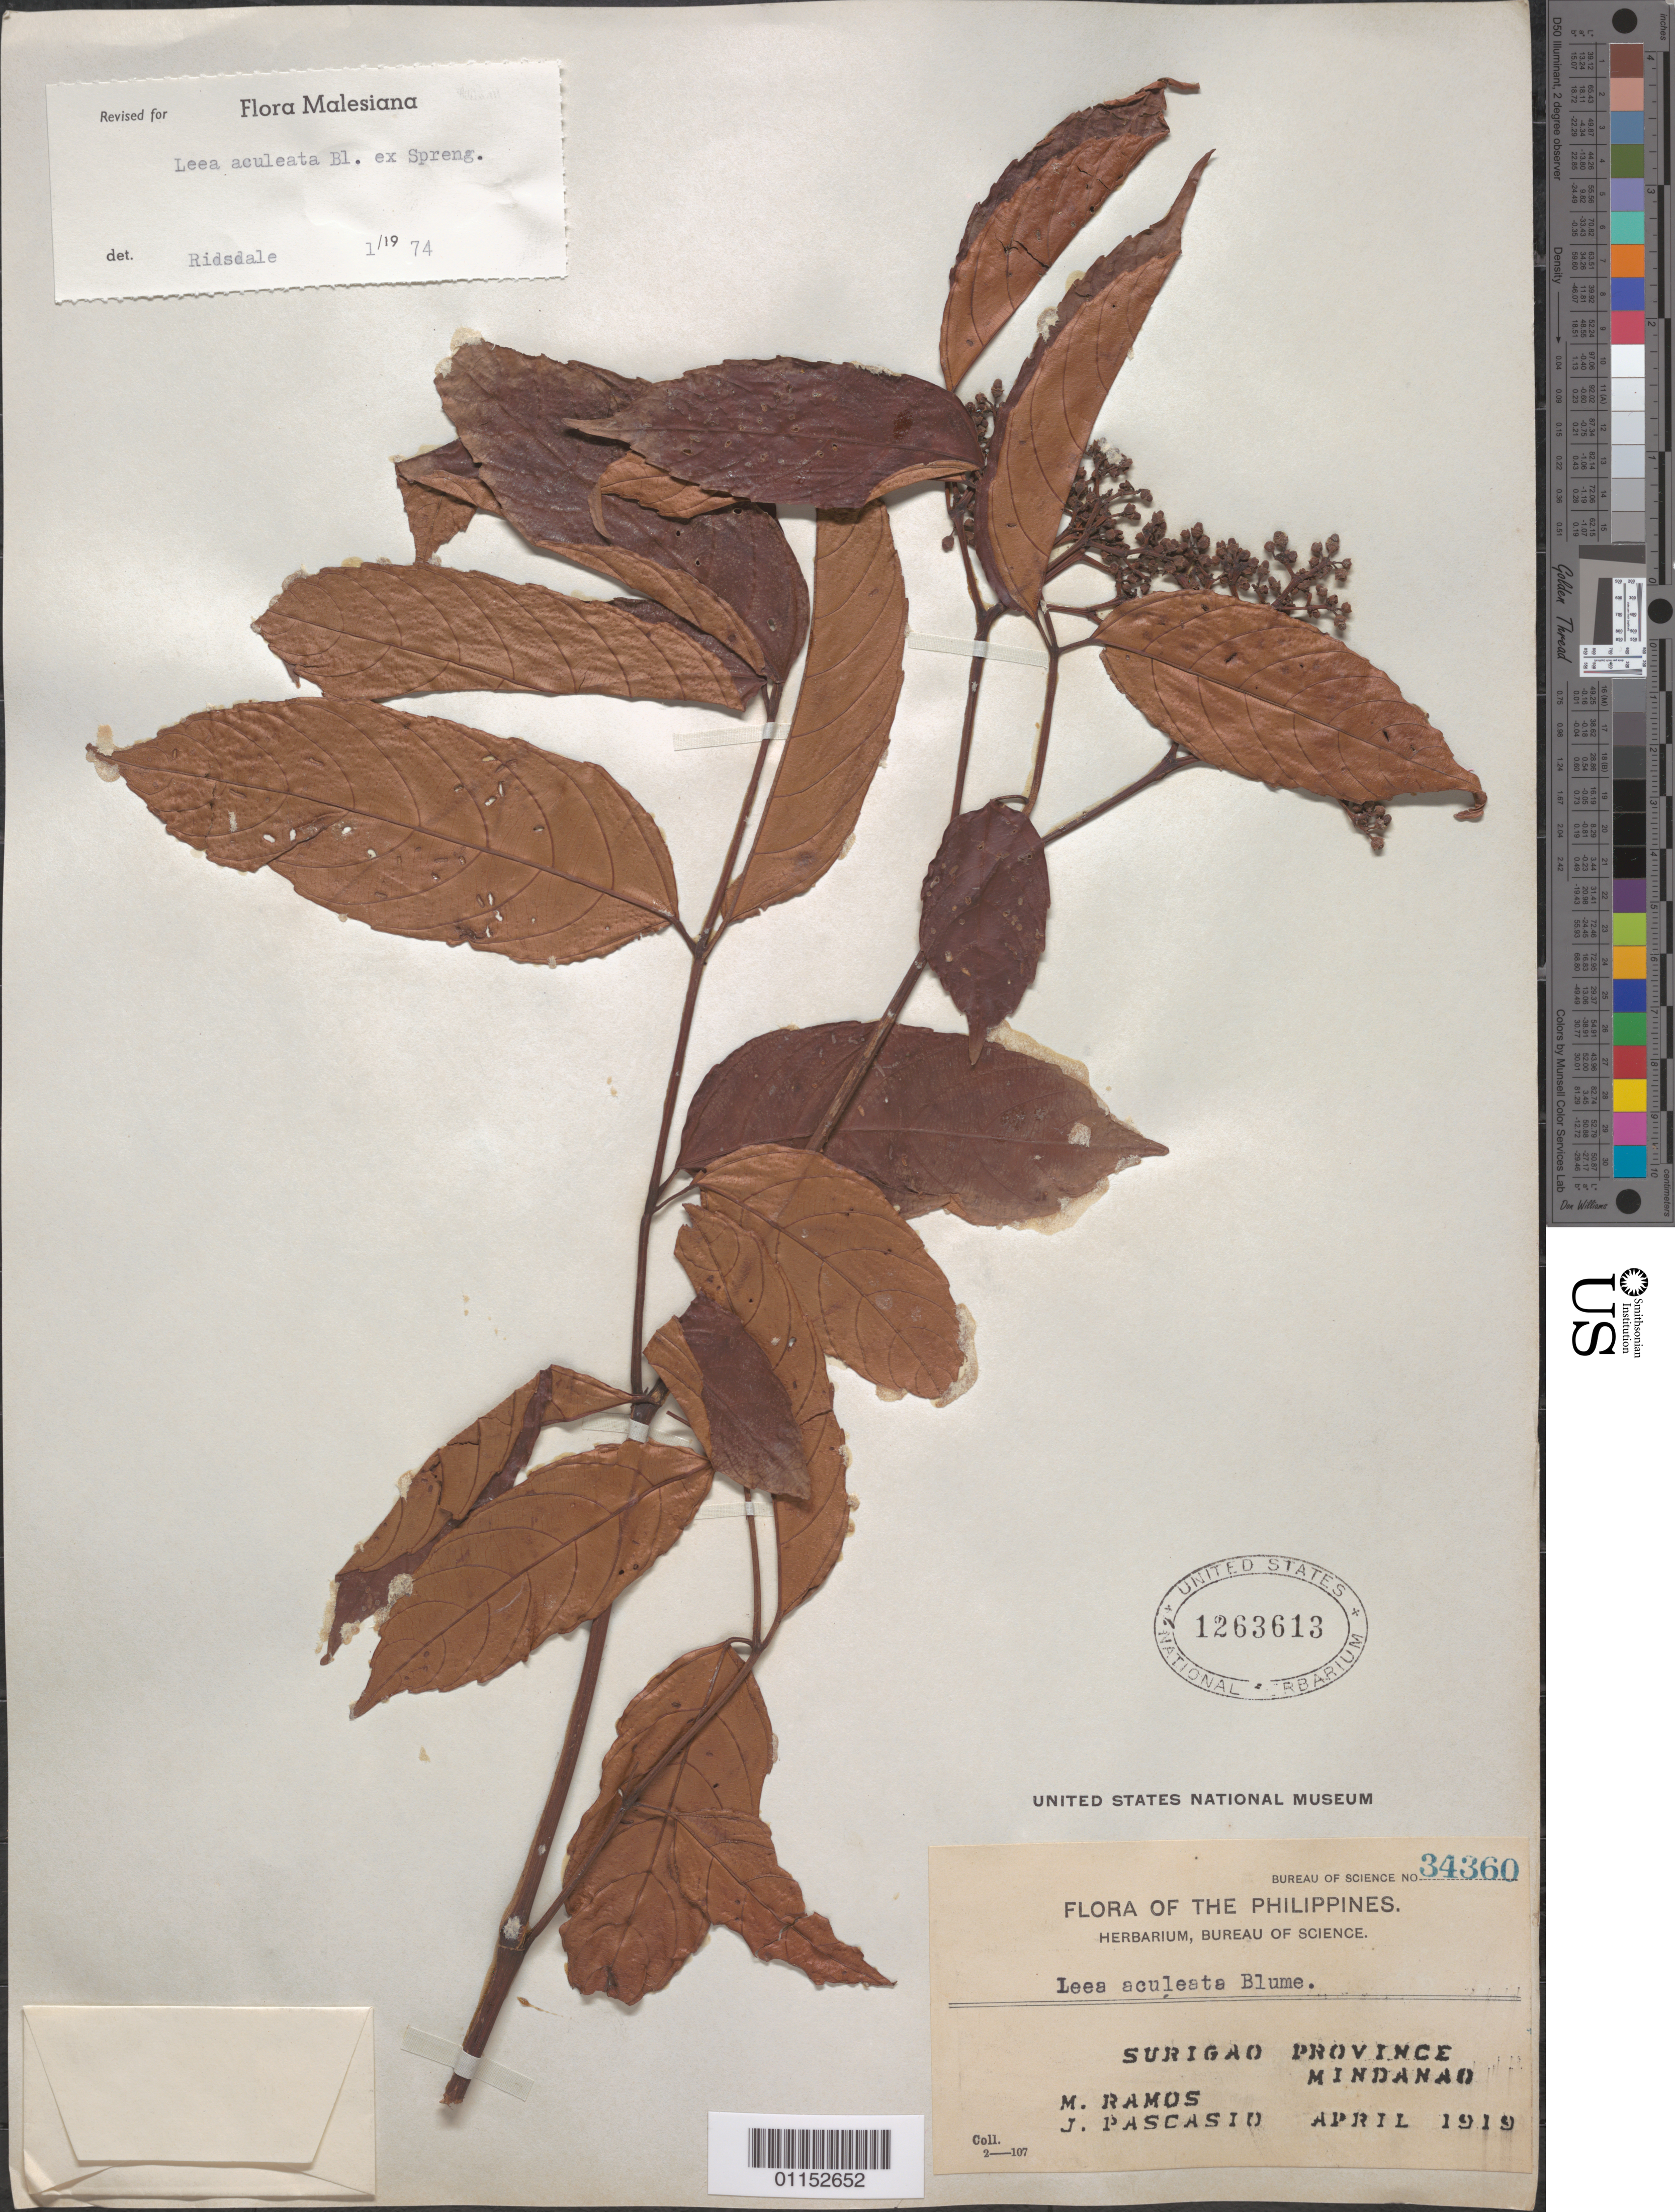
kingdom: Plantae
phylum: Tracheophyta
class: Magnoliopsida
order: Vitales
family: Vitaceae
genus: Leea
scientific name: Leea aculeata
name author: Blume ex Spreng.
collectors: M. Ramos & J. Pascasio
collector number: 34360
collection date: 1919-04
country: Philippines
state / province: Caraga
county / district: Surigao del Norte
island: Mindanao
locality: Surigao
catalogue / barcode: US 1263613